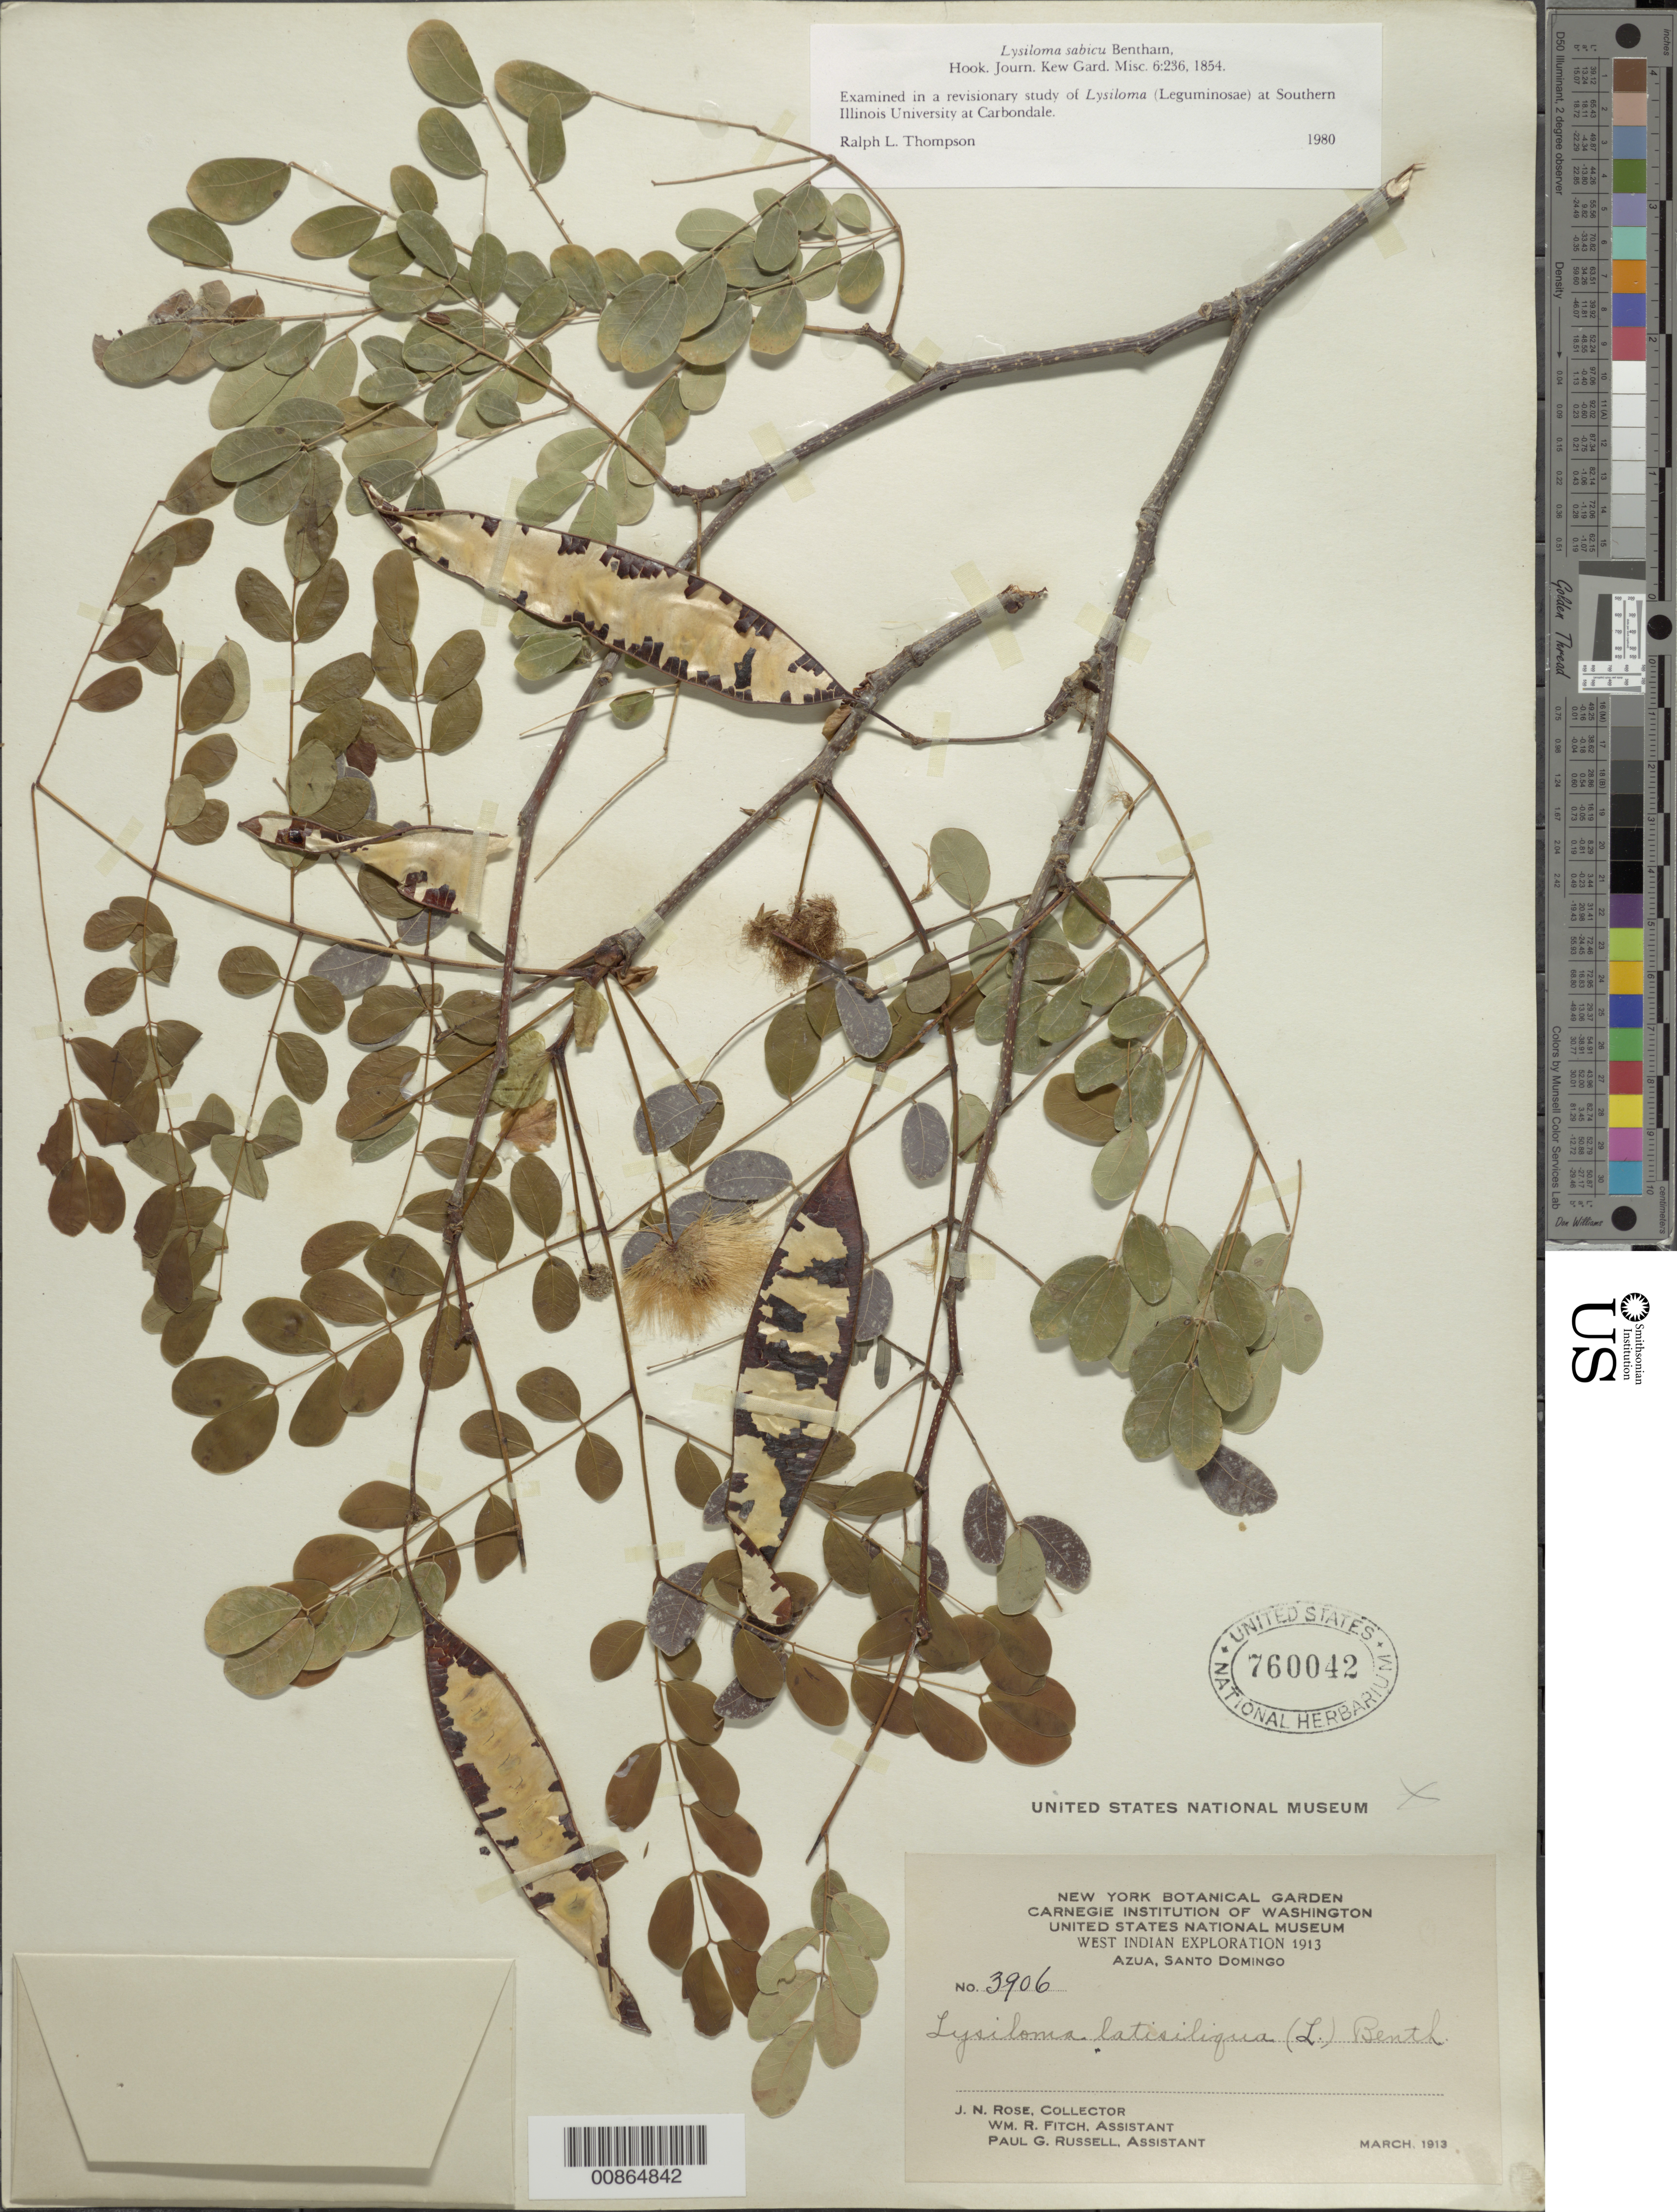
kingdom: Plantae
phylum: Tracheophyta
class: Magnoliopsida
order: Fabales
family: Fabaceae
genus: Lysiloma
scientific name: Lysiloma sabicu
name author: Benth.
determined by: Thompson, R. L.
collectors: J. N. Rose, W. R. Fitch & P. G. Russell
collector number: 3906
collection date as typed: Mar 1913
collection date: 1913-03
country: Dominican Republic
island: Hispaniola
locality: Azua, Santo Domingo.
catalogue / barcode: US 760042